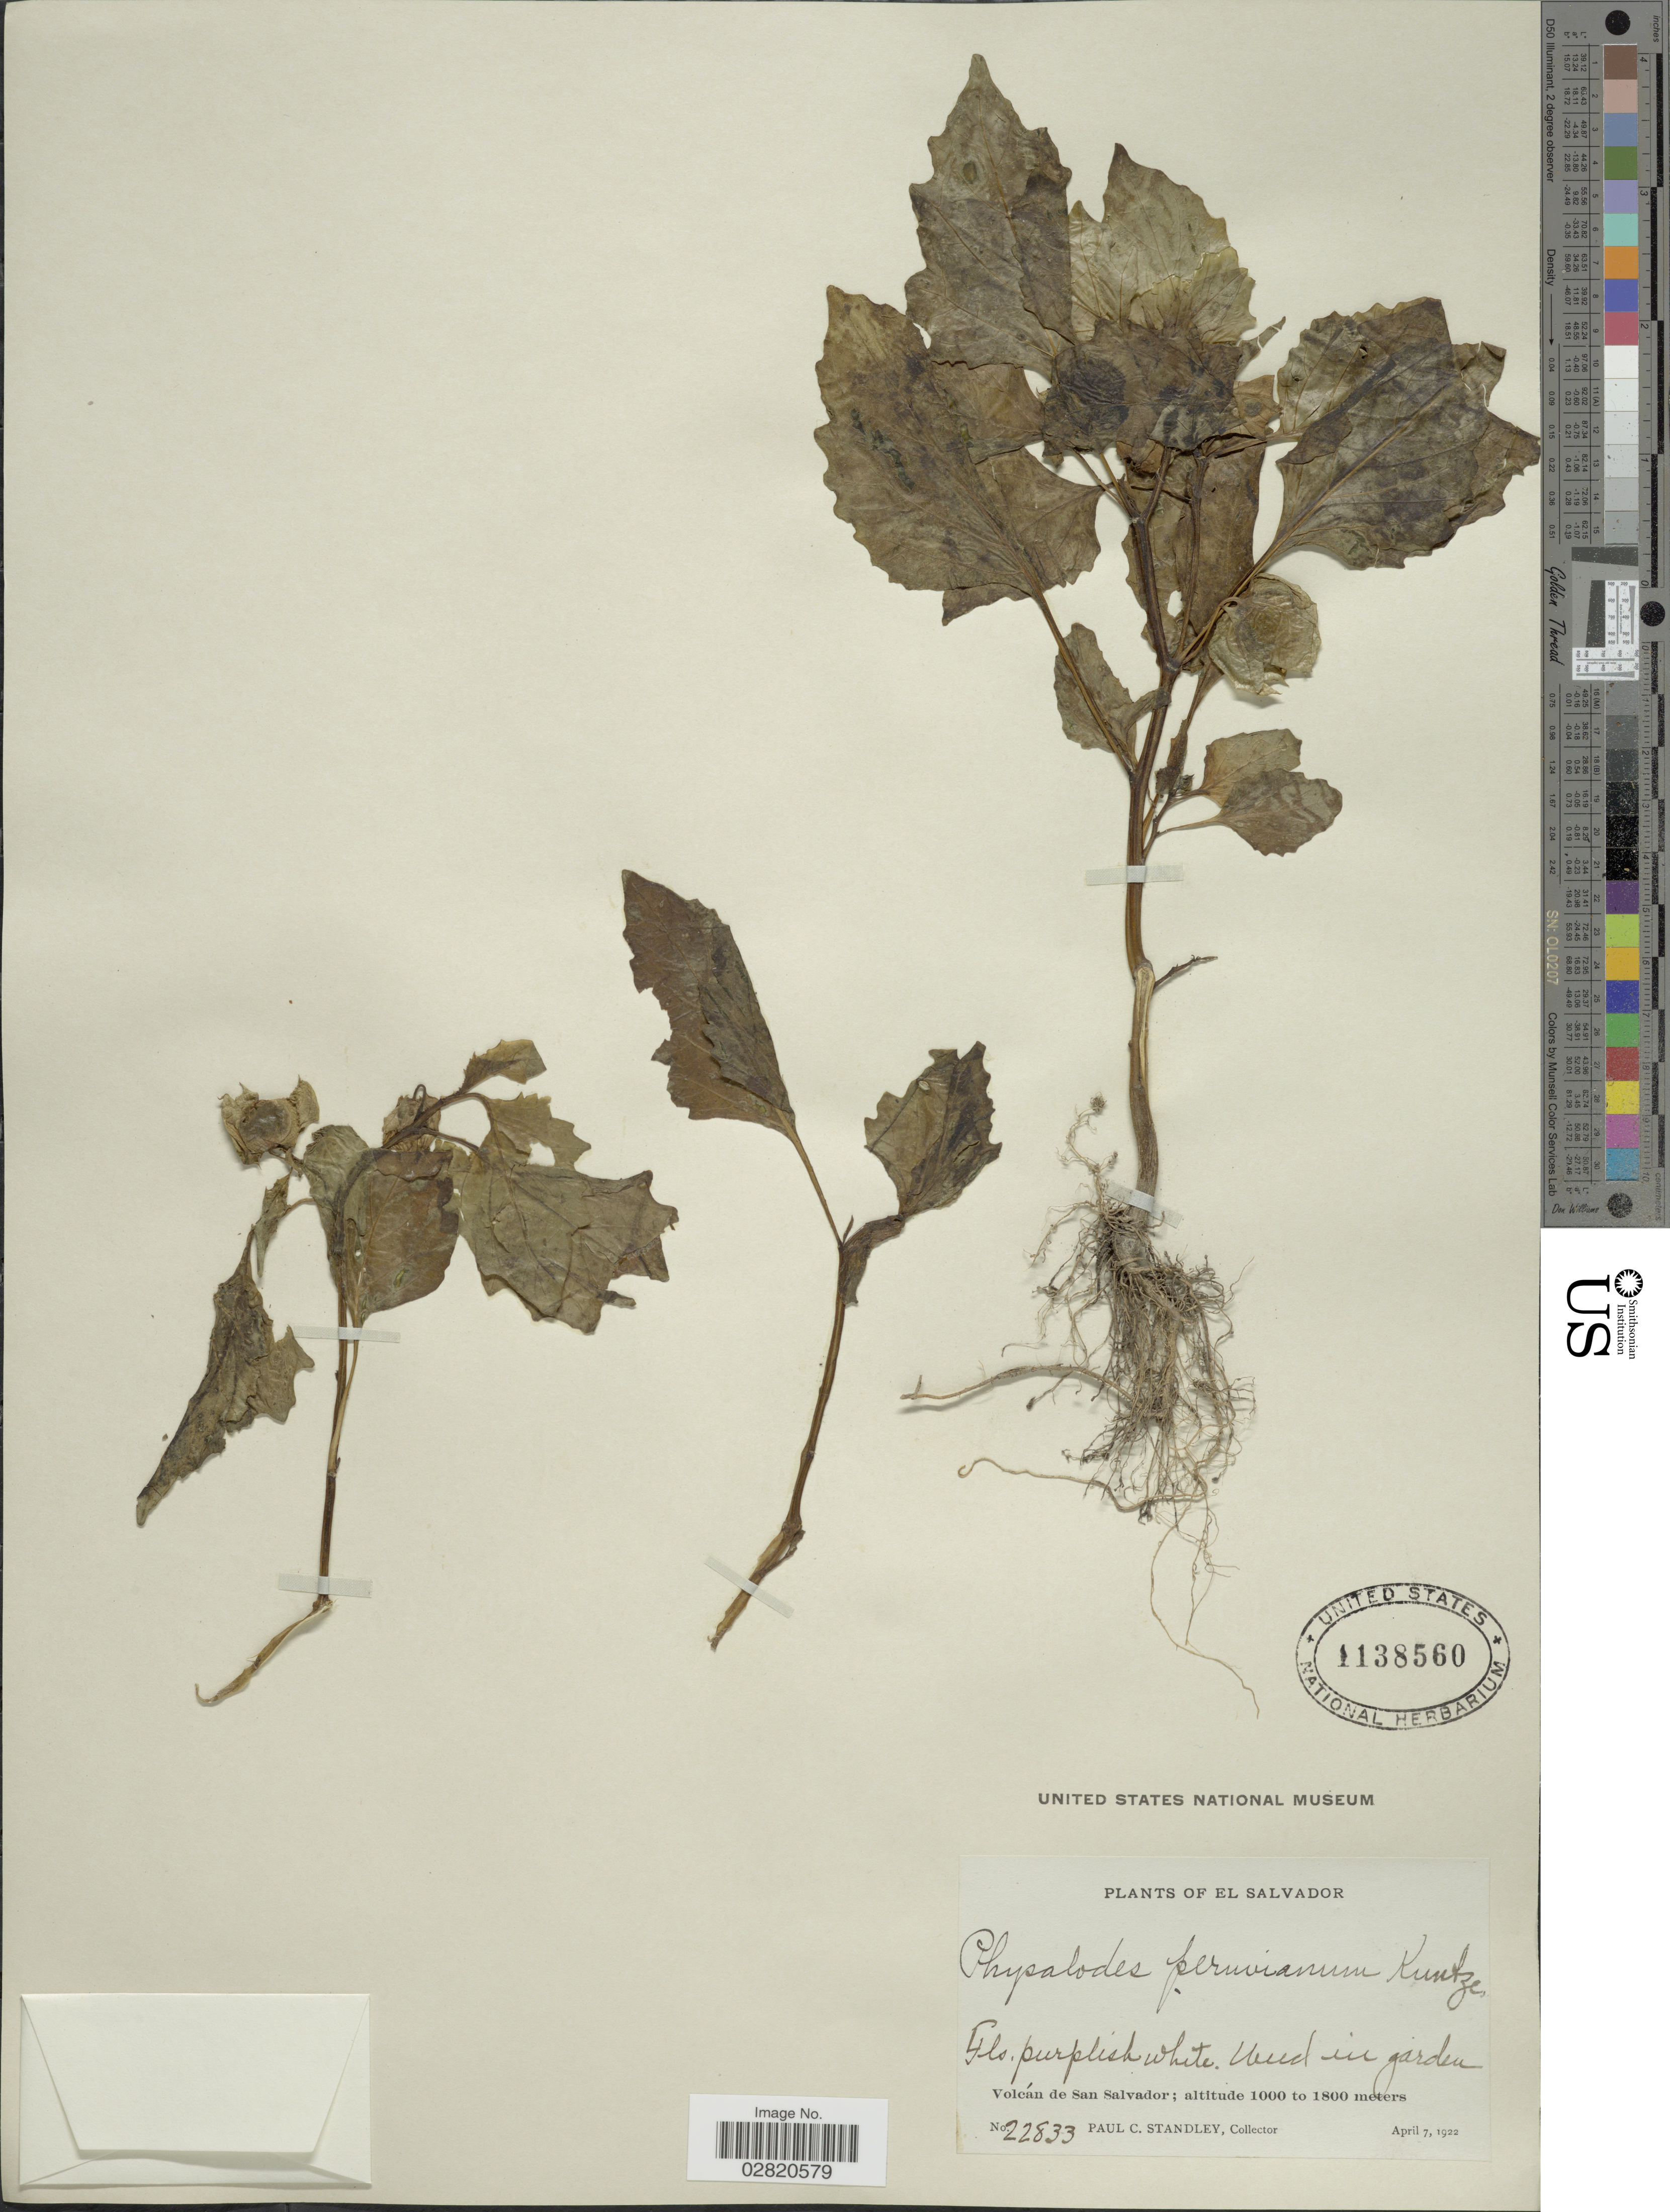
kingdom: Plantae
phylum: Tracheophyta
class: Magnoliopsida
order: Solanales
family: Solanaceae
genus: Nicandra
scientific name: Nicandra physalodes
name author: (L.) Gaertn.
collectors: P. C. Standley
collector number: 22833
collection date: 1922-04-07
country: El Salvador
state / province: San Salvador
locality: Volcán de San Salvador.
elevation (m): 1000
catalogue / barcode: US 1138560